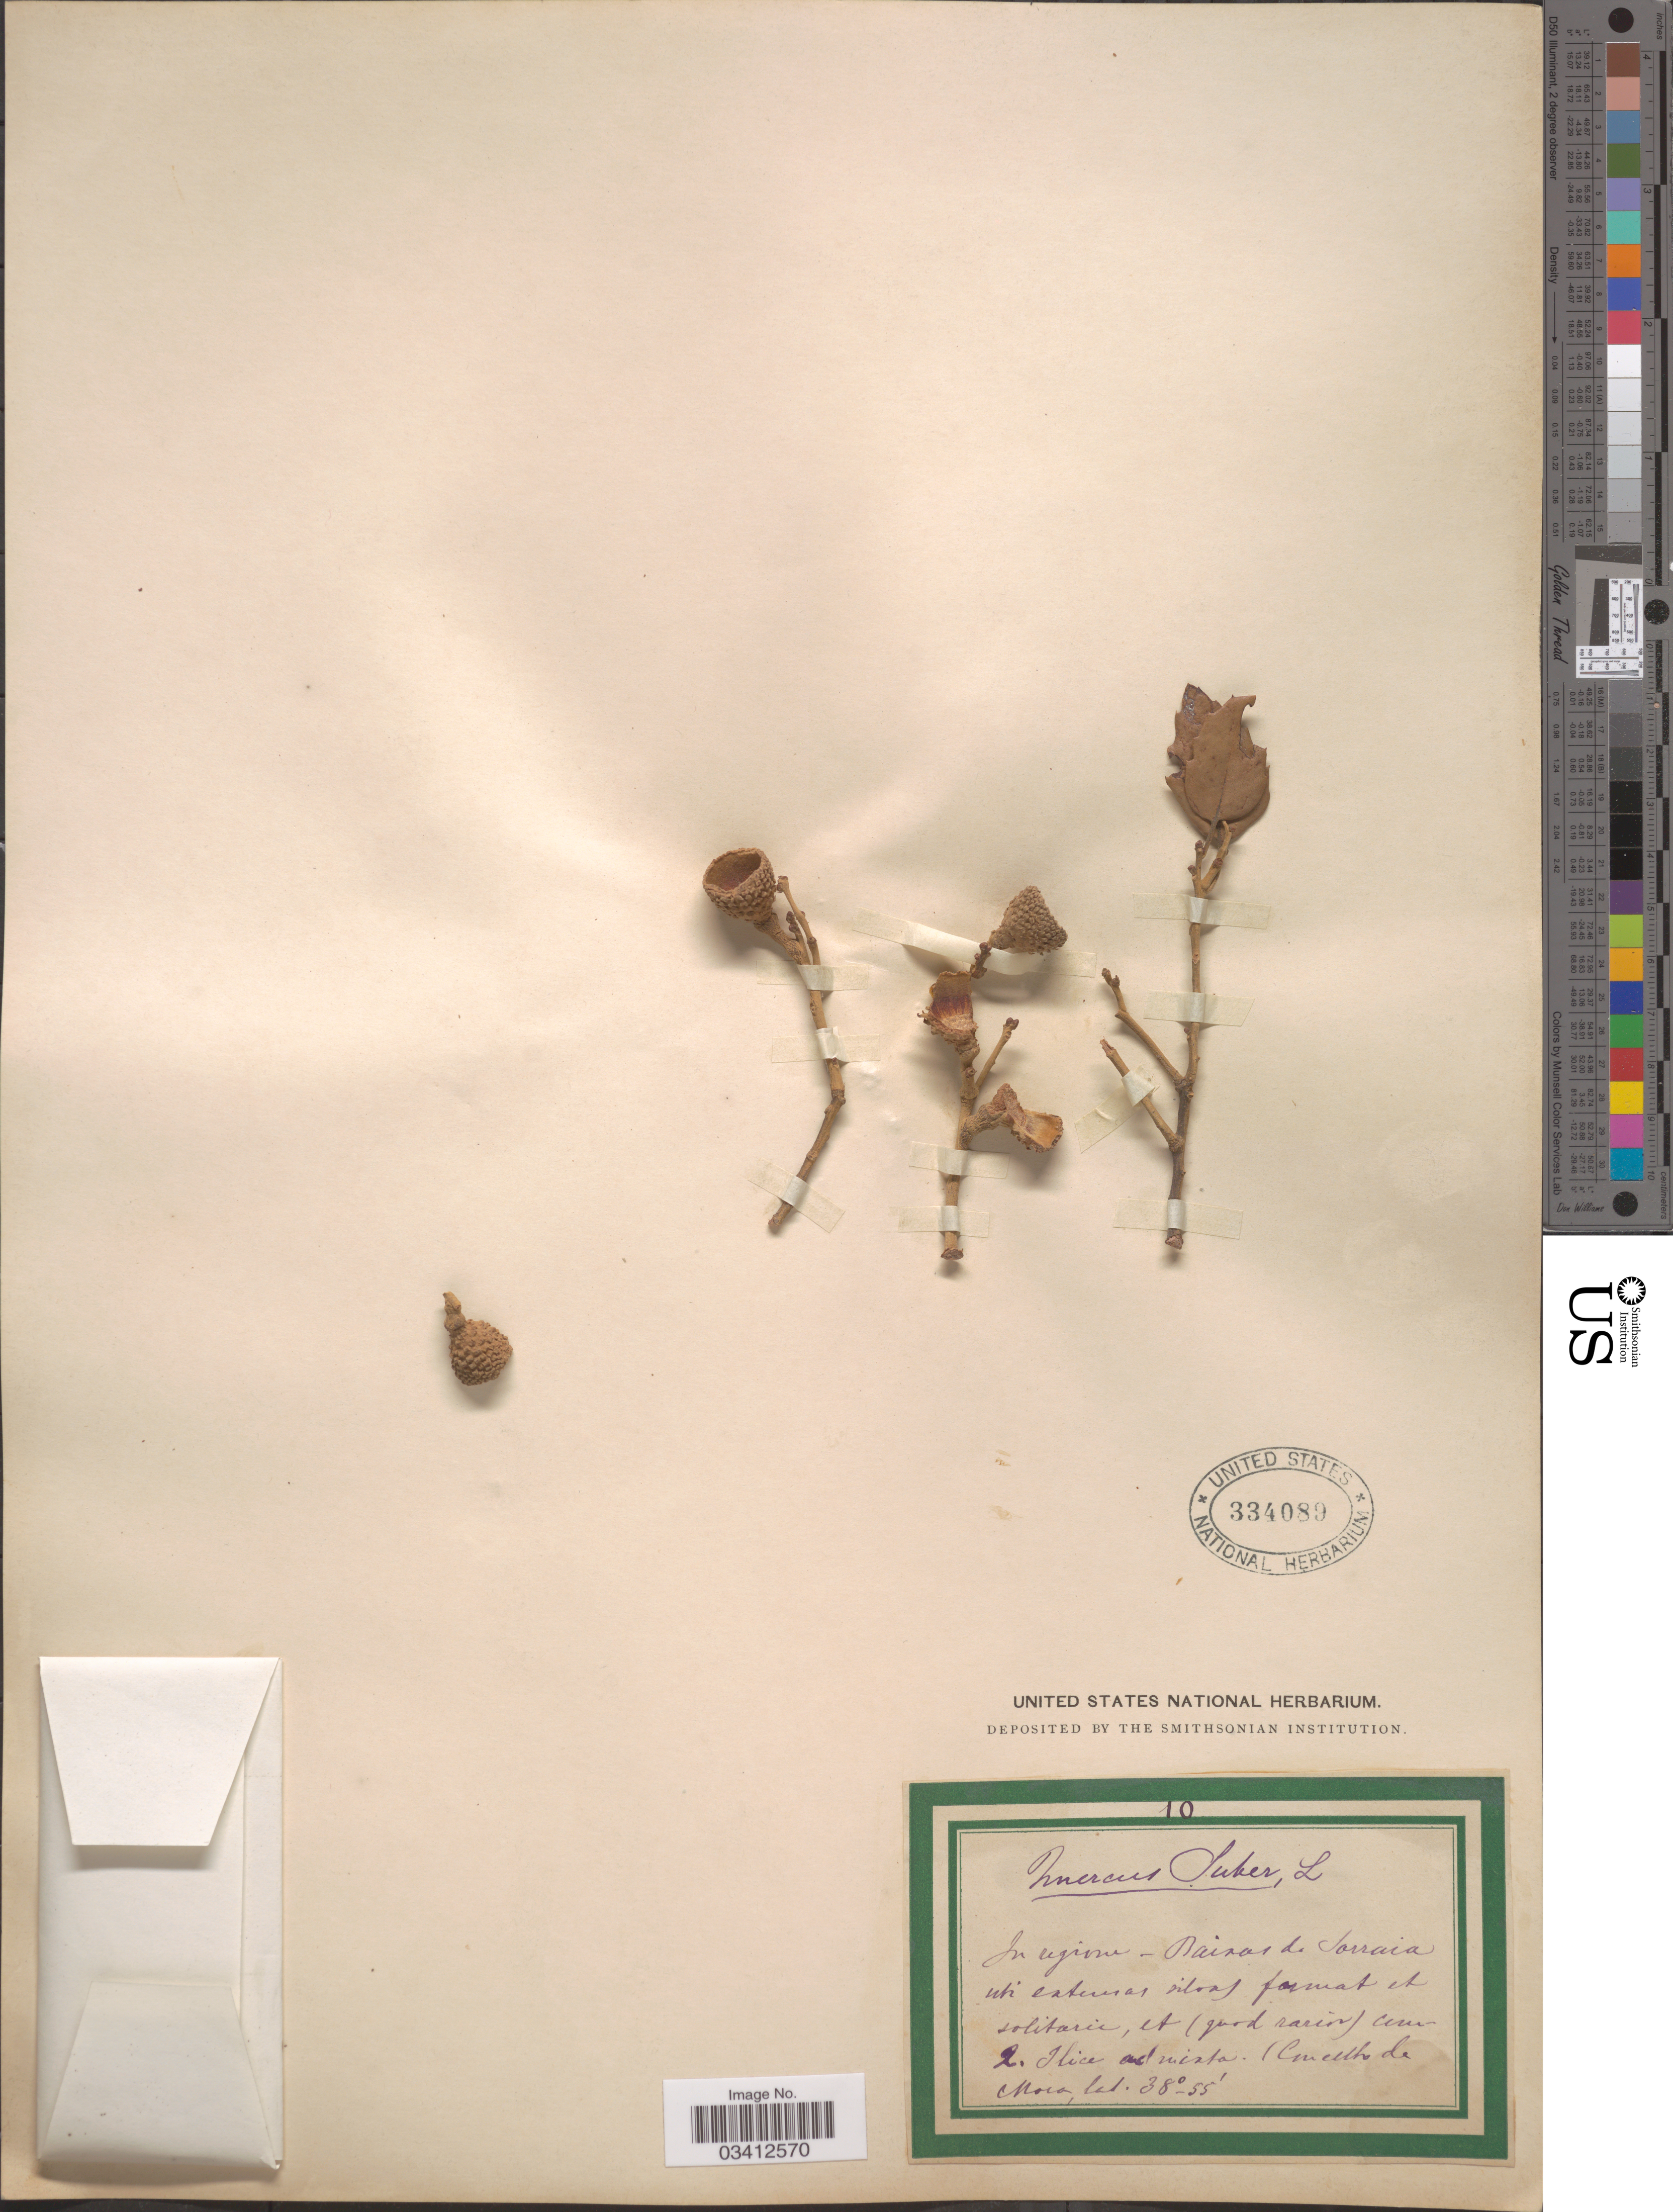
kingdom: Plantae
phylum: Tracheophyta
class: Magnoliopsida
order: Fagales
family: Fagaceae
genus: Quercus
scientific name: Quercus suber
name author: L.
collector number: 10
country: Portugal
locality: In regione-Baixos de Sorraia. Conellho de Moco. [interpreted] [unsure placement]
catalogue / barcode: US 334089